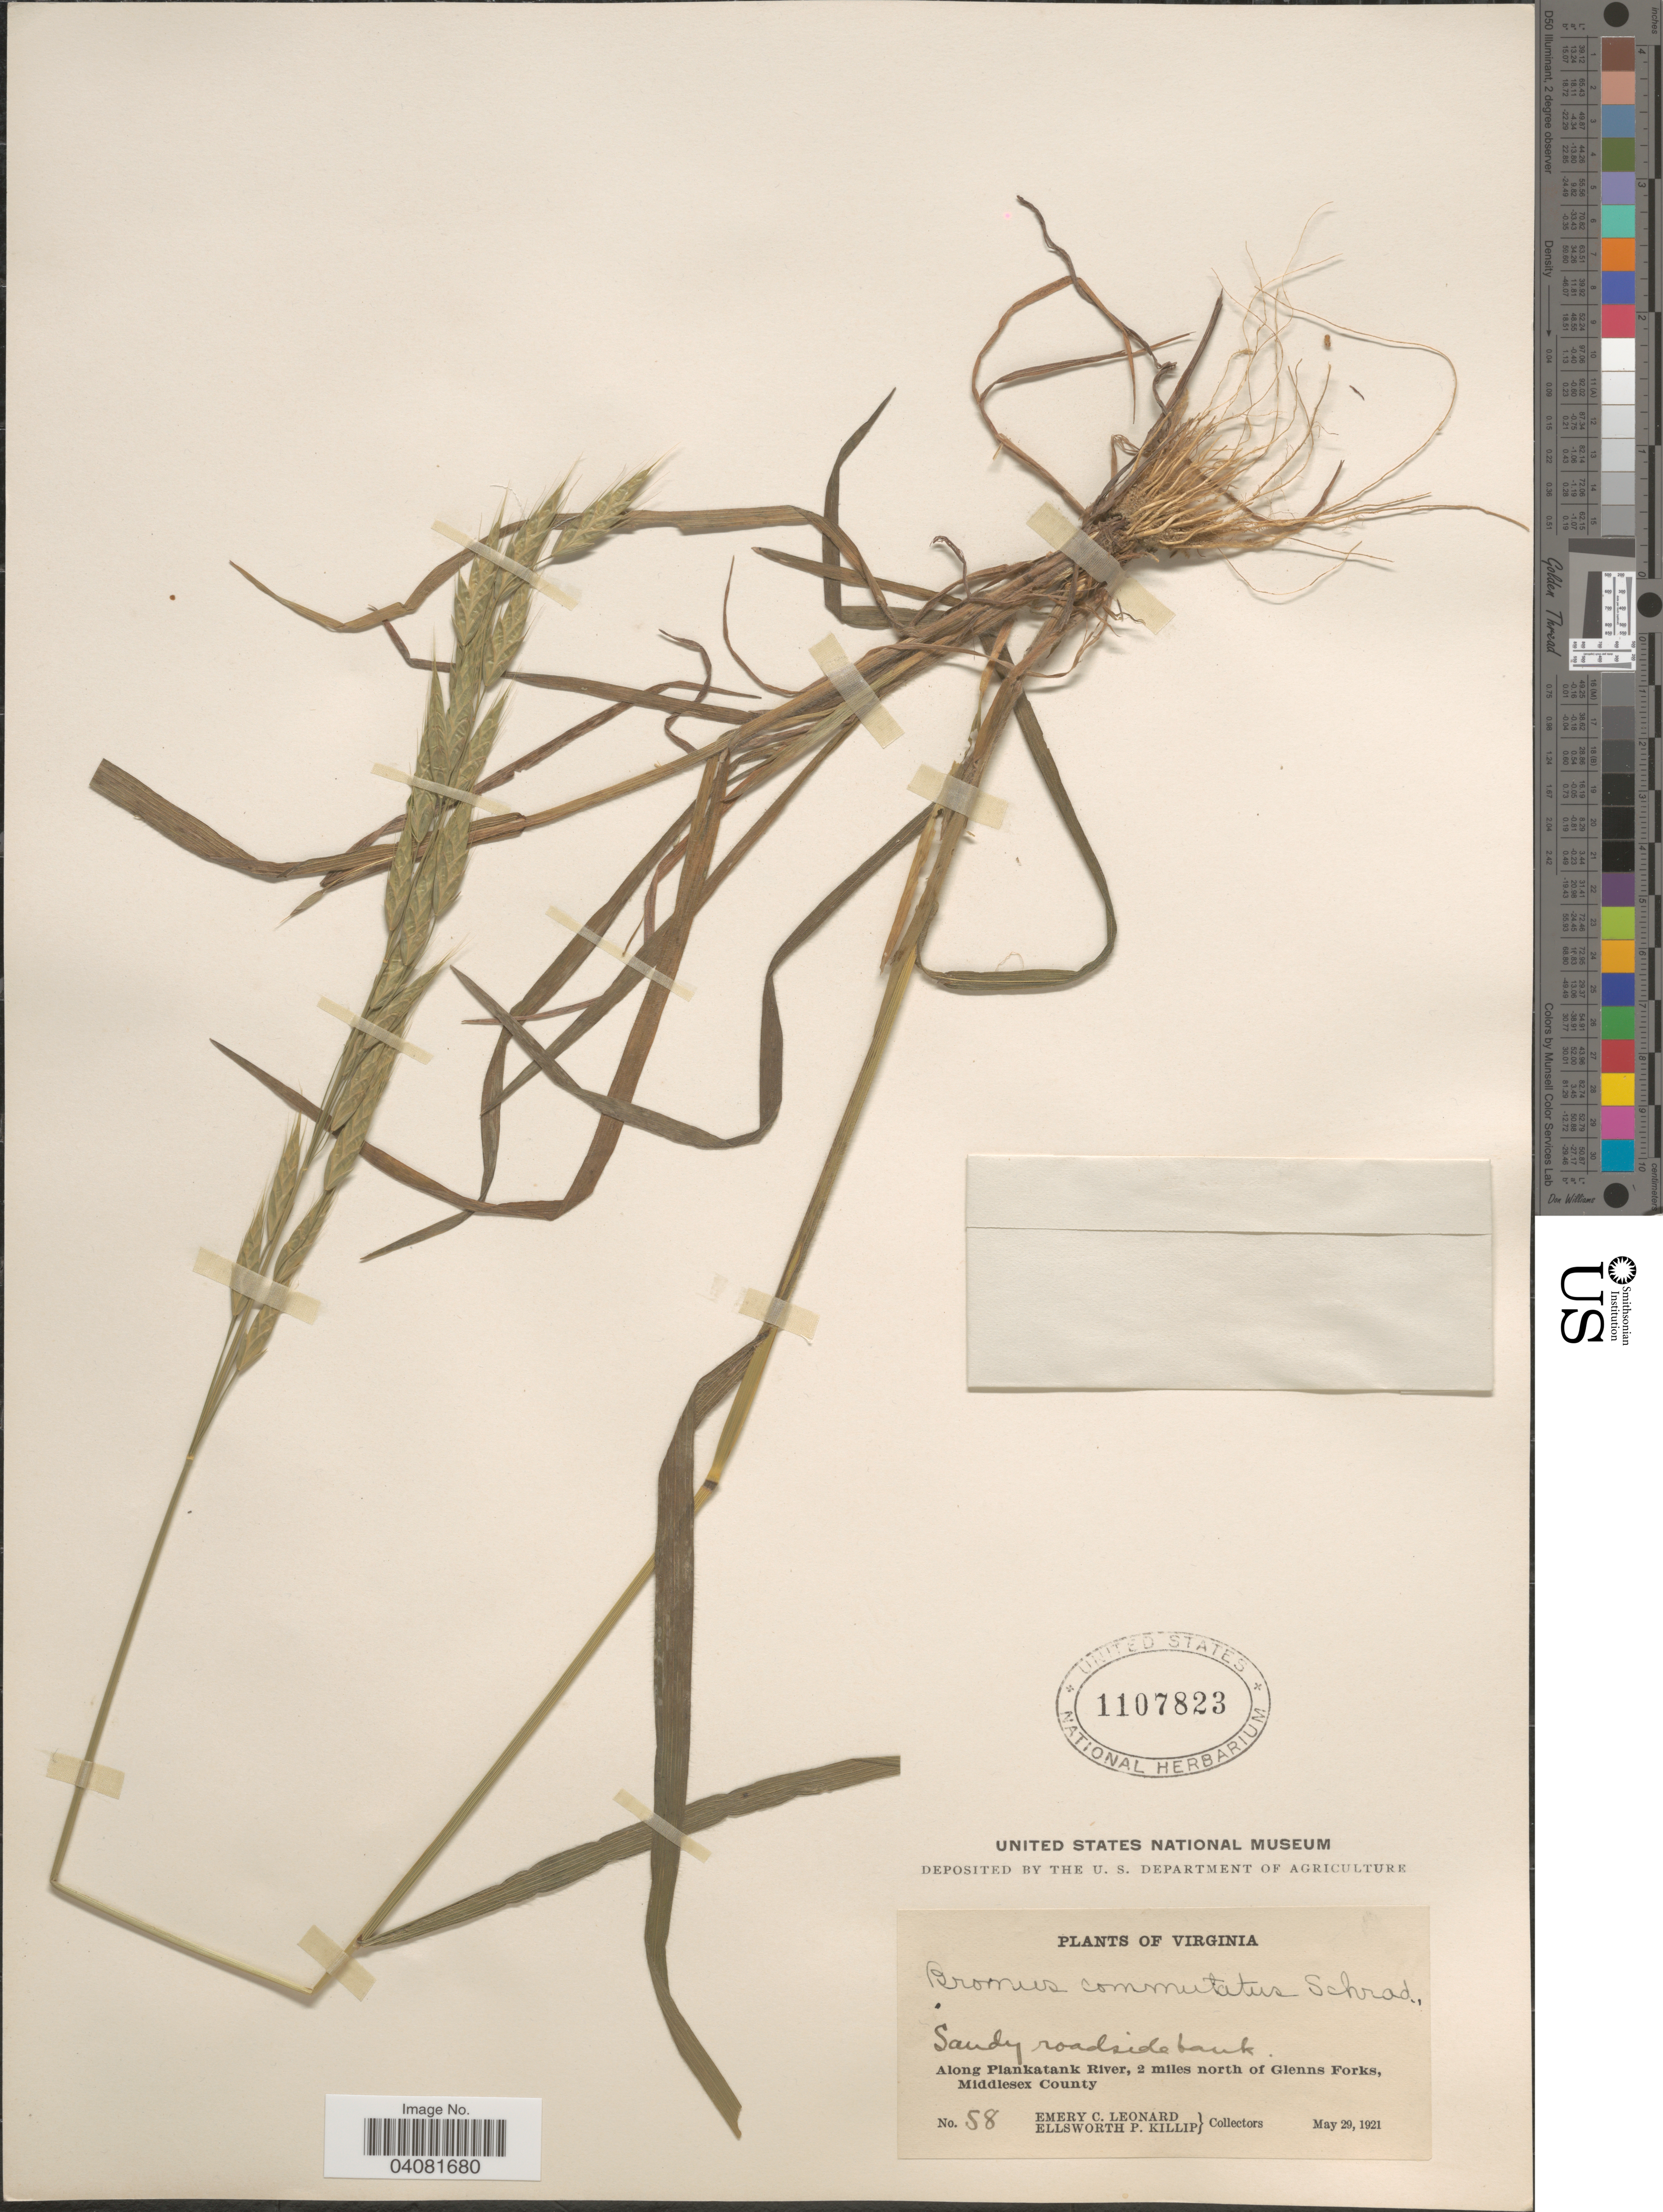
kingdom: Plantae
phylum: Tracheophyta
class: Liliopsida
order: Poales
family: Poaceae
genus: Bromus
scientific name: Bromus commutatus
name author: Schrad.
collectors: E. C. Leonard & E. P. Killip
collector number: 58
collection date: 1921-05-29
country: United States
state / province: Virginia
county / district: Middlesex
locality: Along Plankatank River, 2 miles north of Glenns Forks.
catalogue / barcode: US 1107823